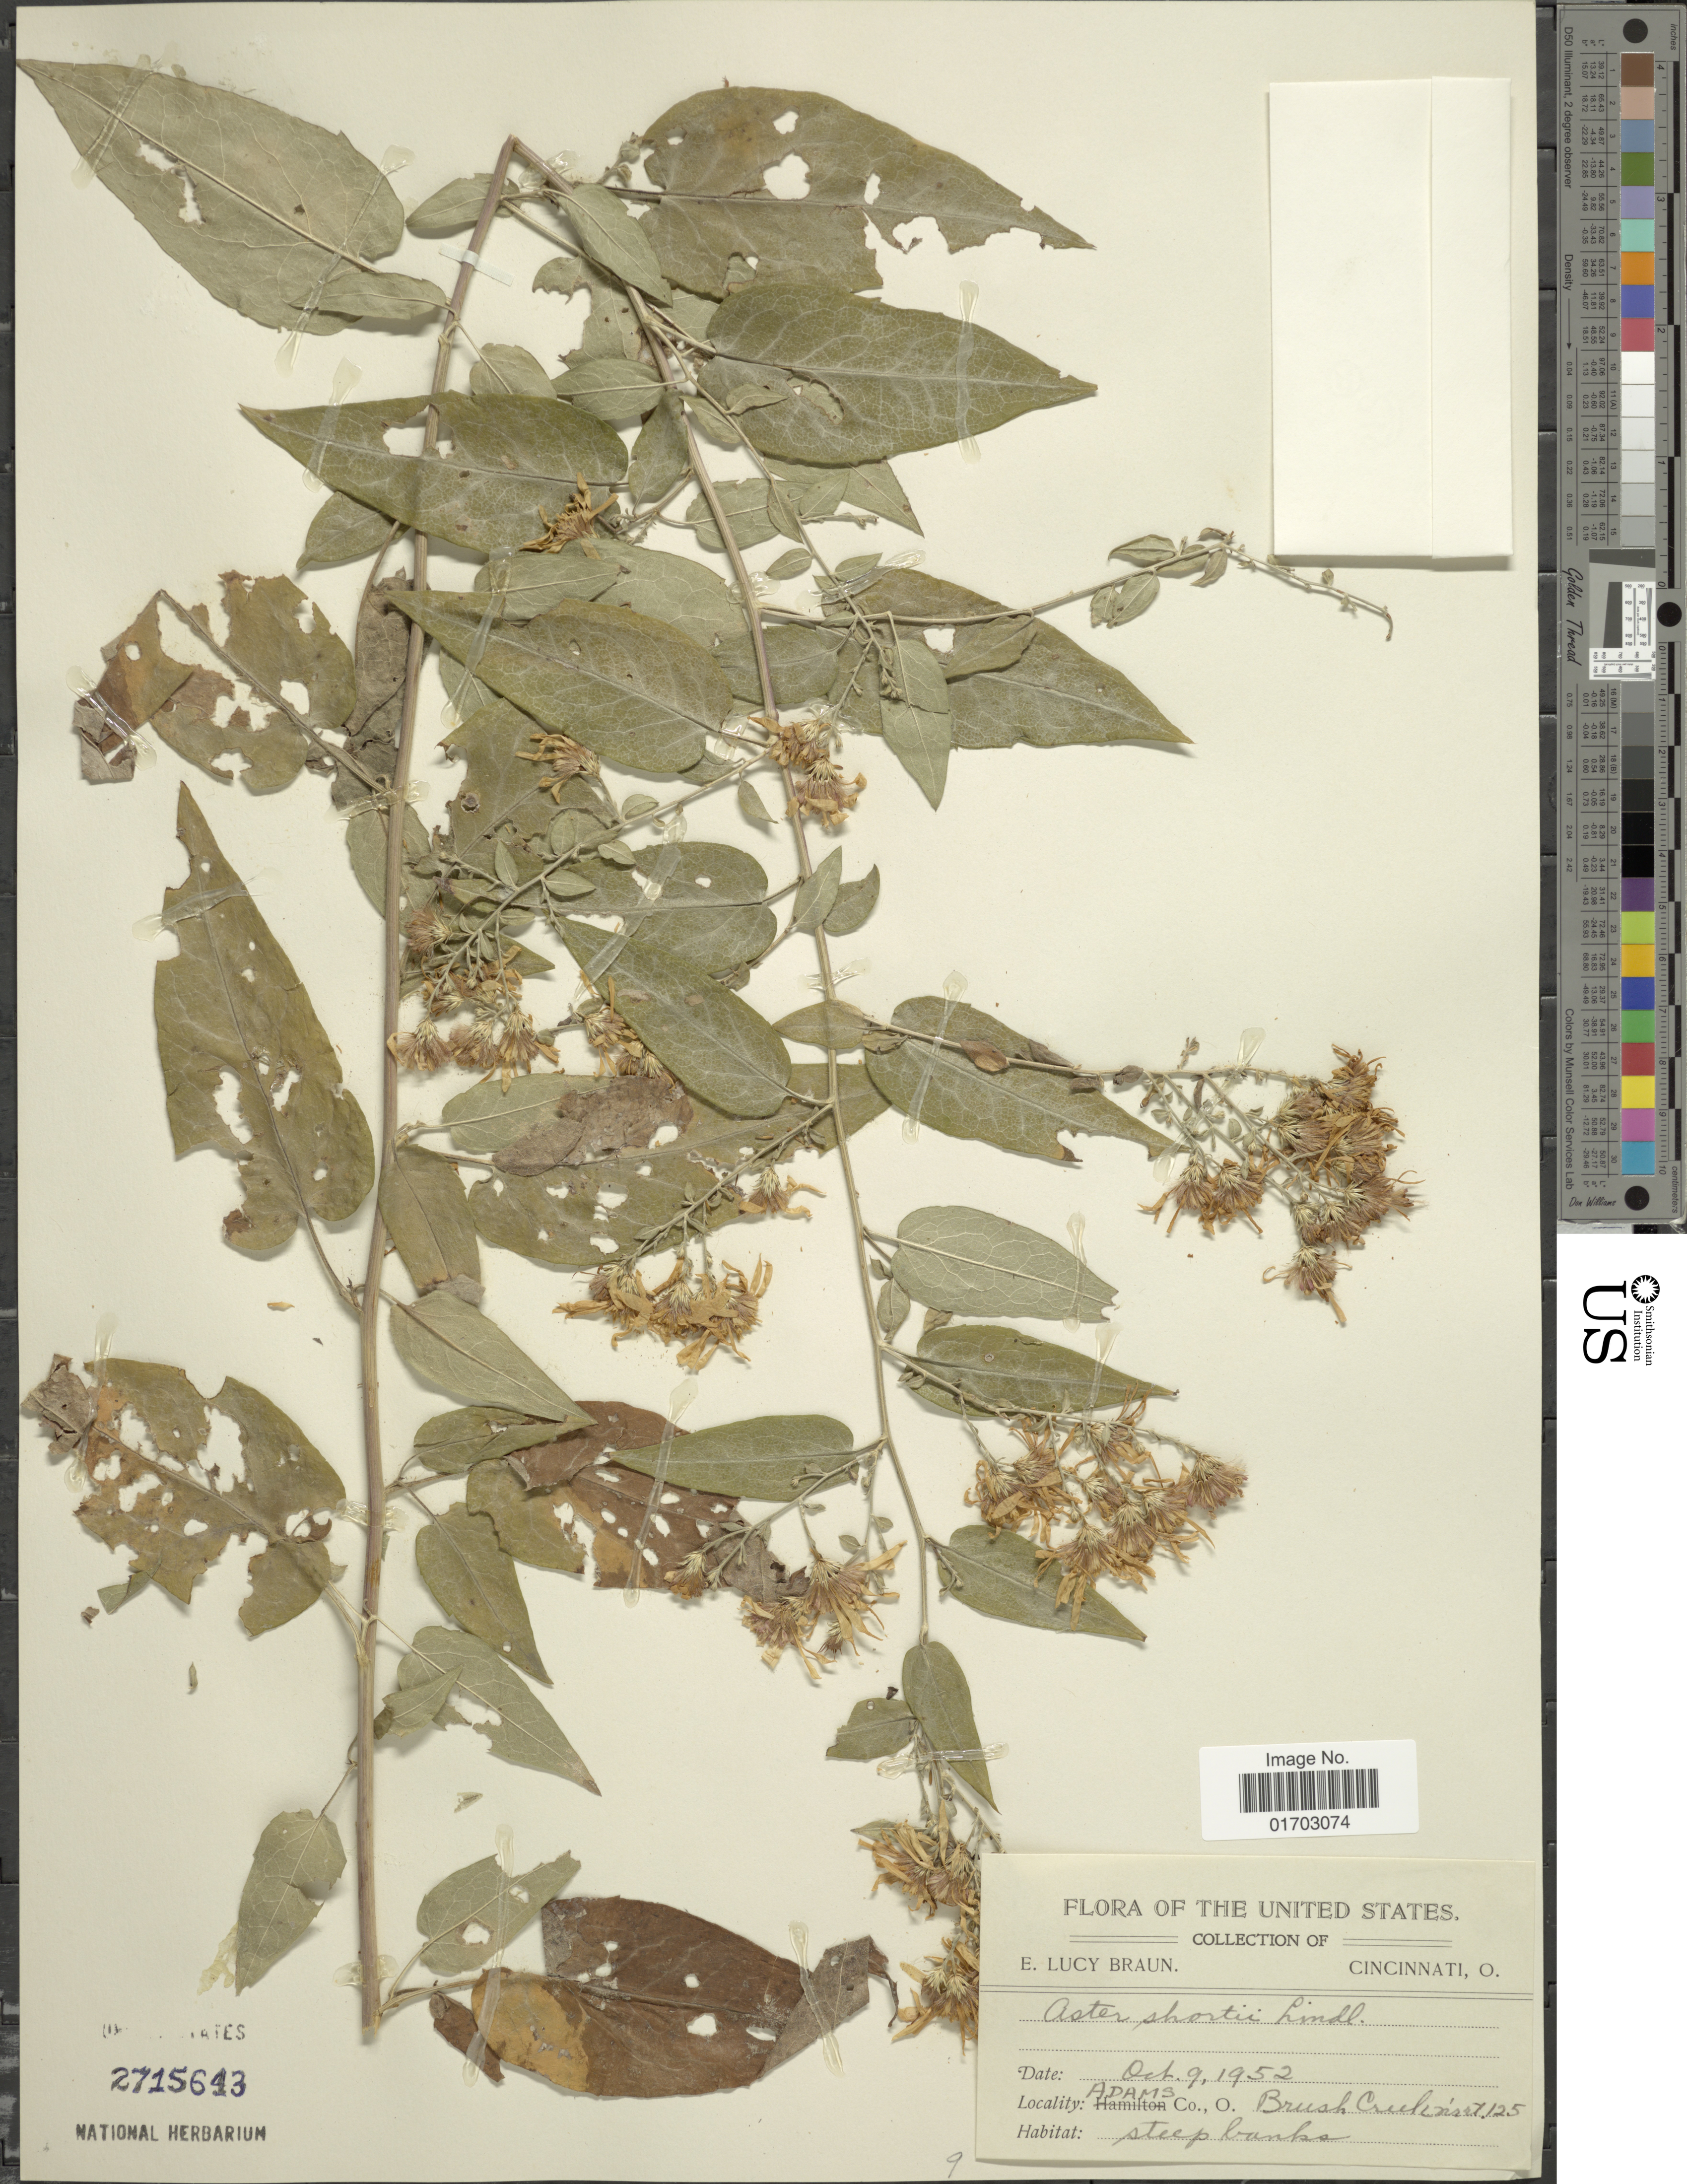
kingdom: Plantae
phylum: Tracheophyta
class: Magnoliopsida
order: Asterales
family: Asteraceae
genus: Symphyotrichum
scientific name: Symphyotrichum shortii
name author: (Lindl.) G.L. Nesom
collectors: E. L. Braun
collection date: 1952-10-09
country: United States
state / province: Ohio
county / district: Adams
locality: Brush Creek near rt.125.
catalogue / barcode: US 2715643